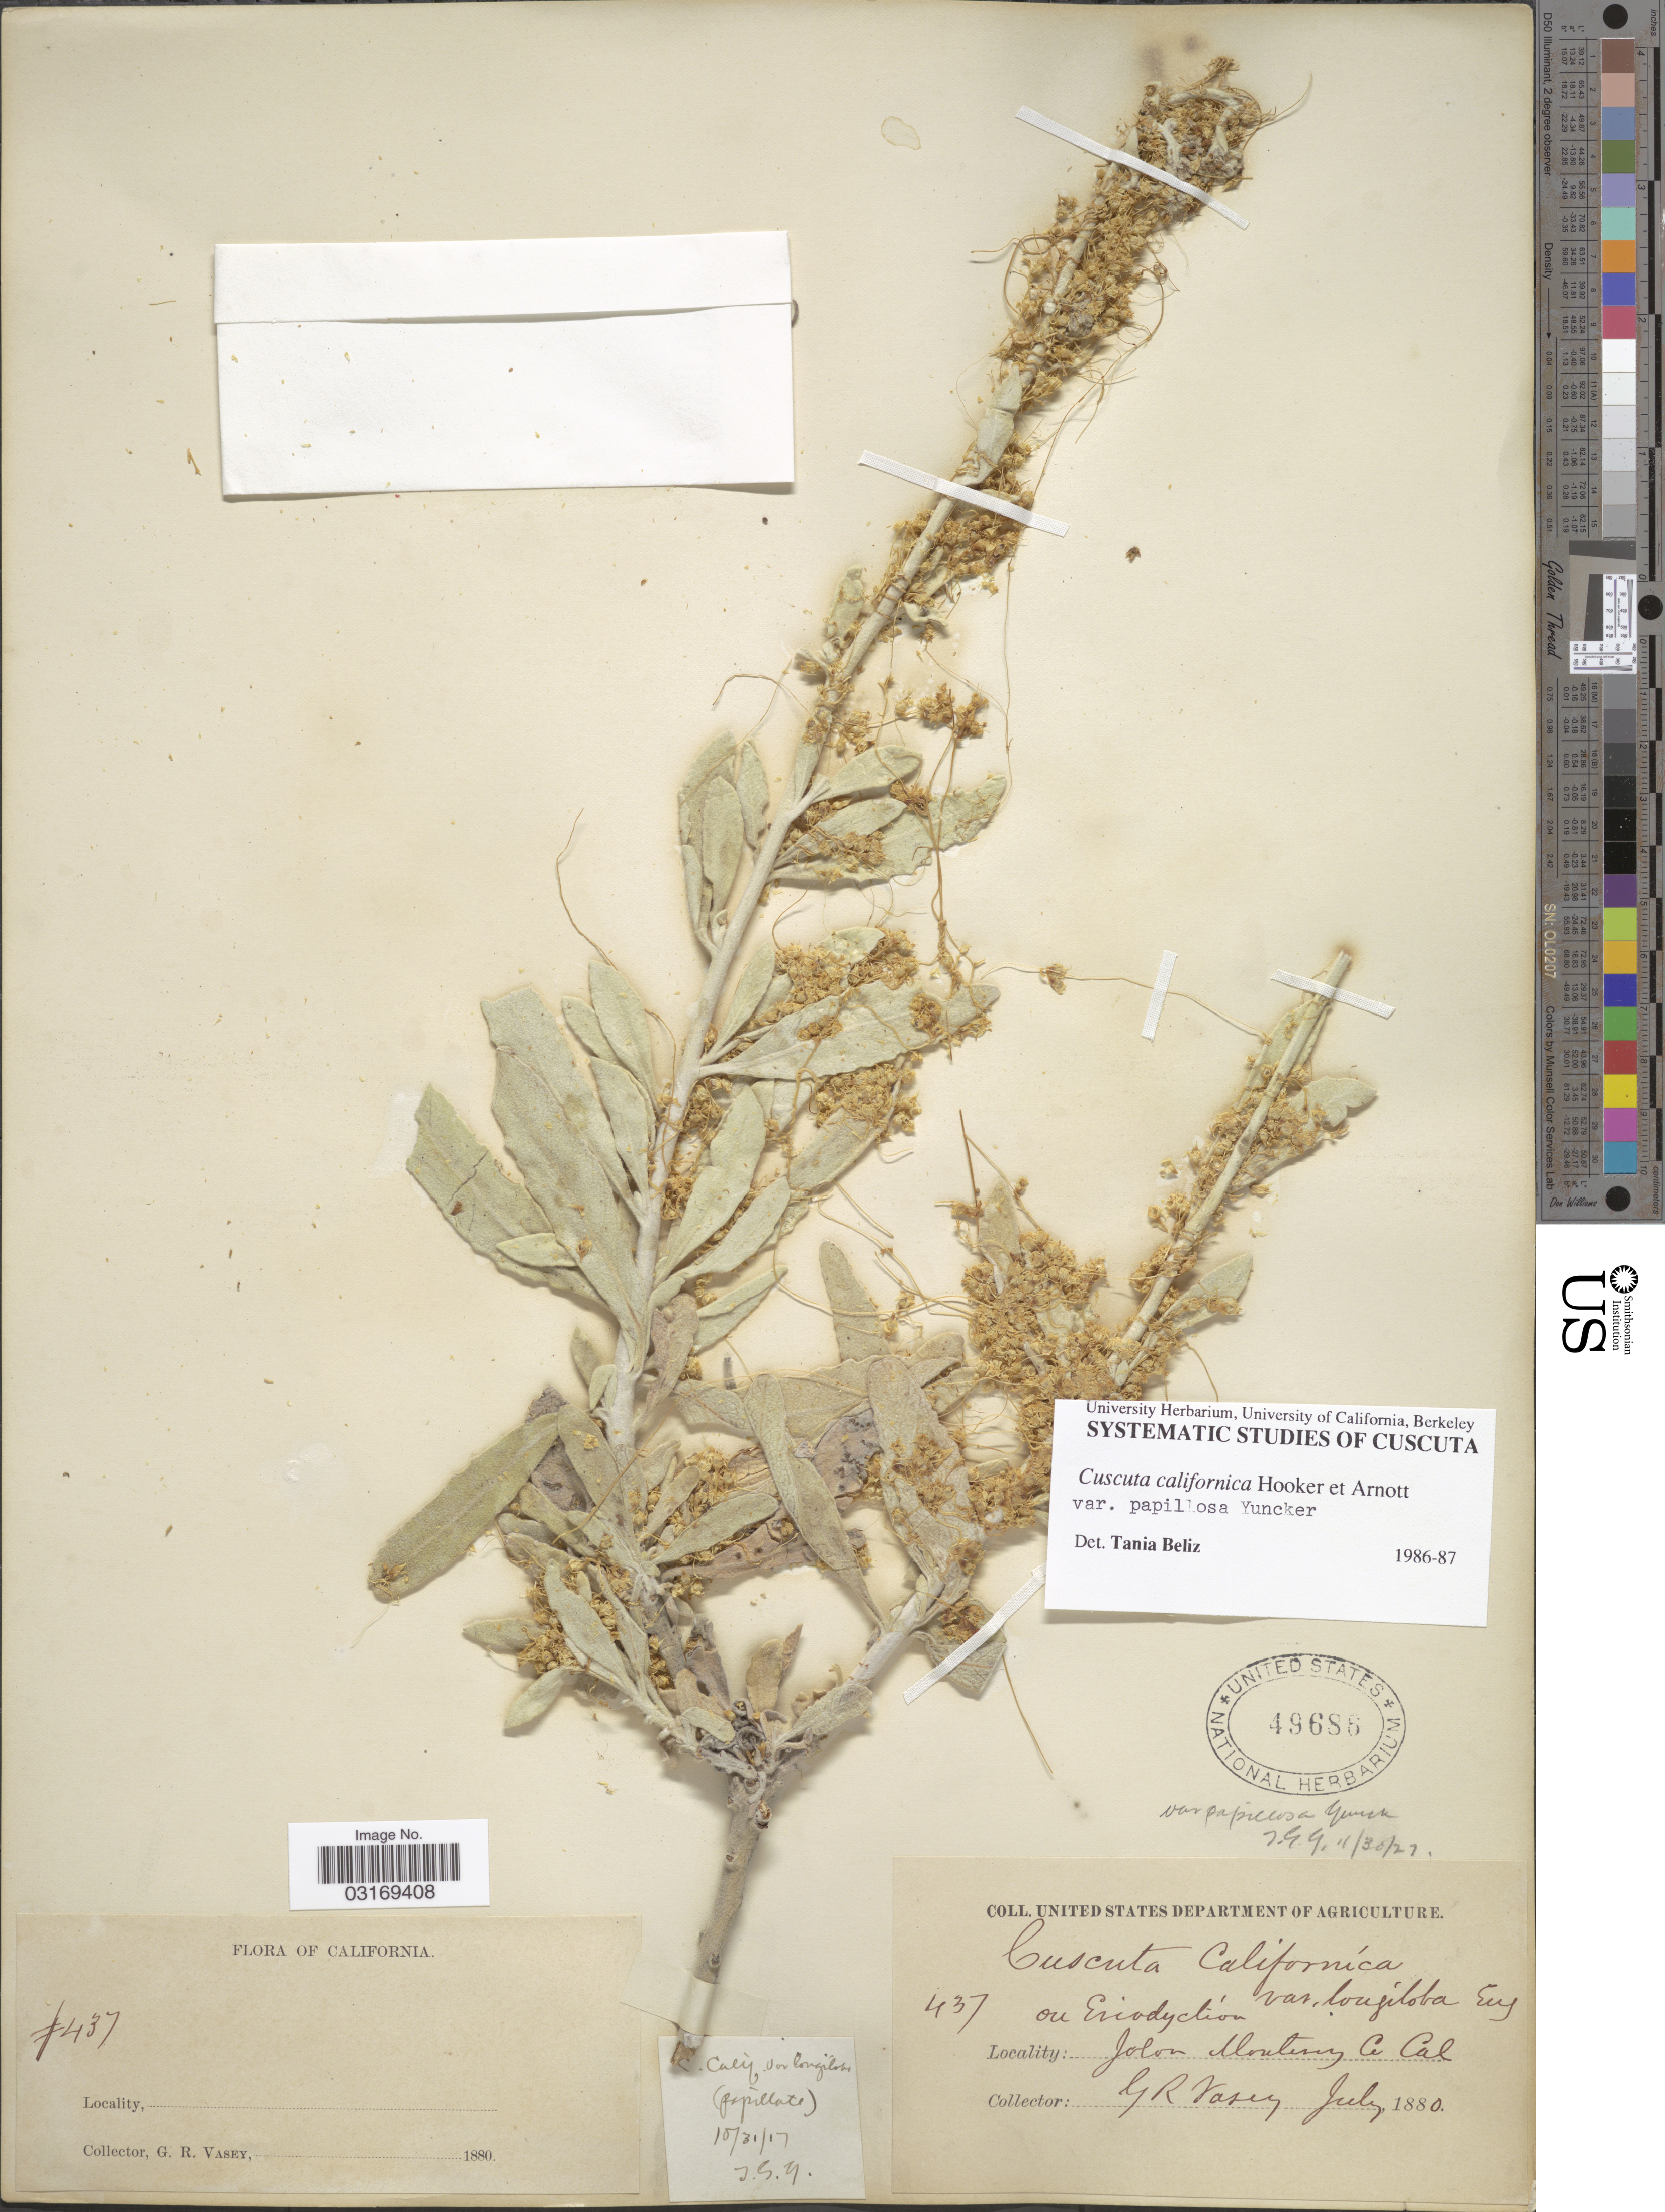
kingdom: Plantae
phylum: Tracheophyta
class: Magnoliopsida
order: Solanales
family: Convolvulaceae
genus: Cuscuta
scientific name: Cuscuta californica var. papillosa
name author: Yunck.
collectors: G. R. Vasey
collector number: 437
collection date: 1880-07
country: United States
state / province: California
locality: Jolon Monterrey Co.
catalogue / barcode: US 49686